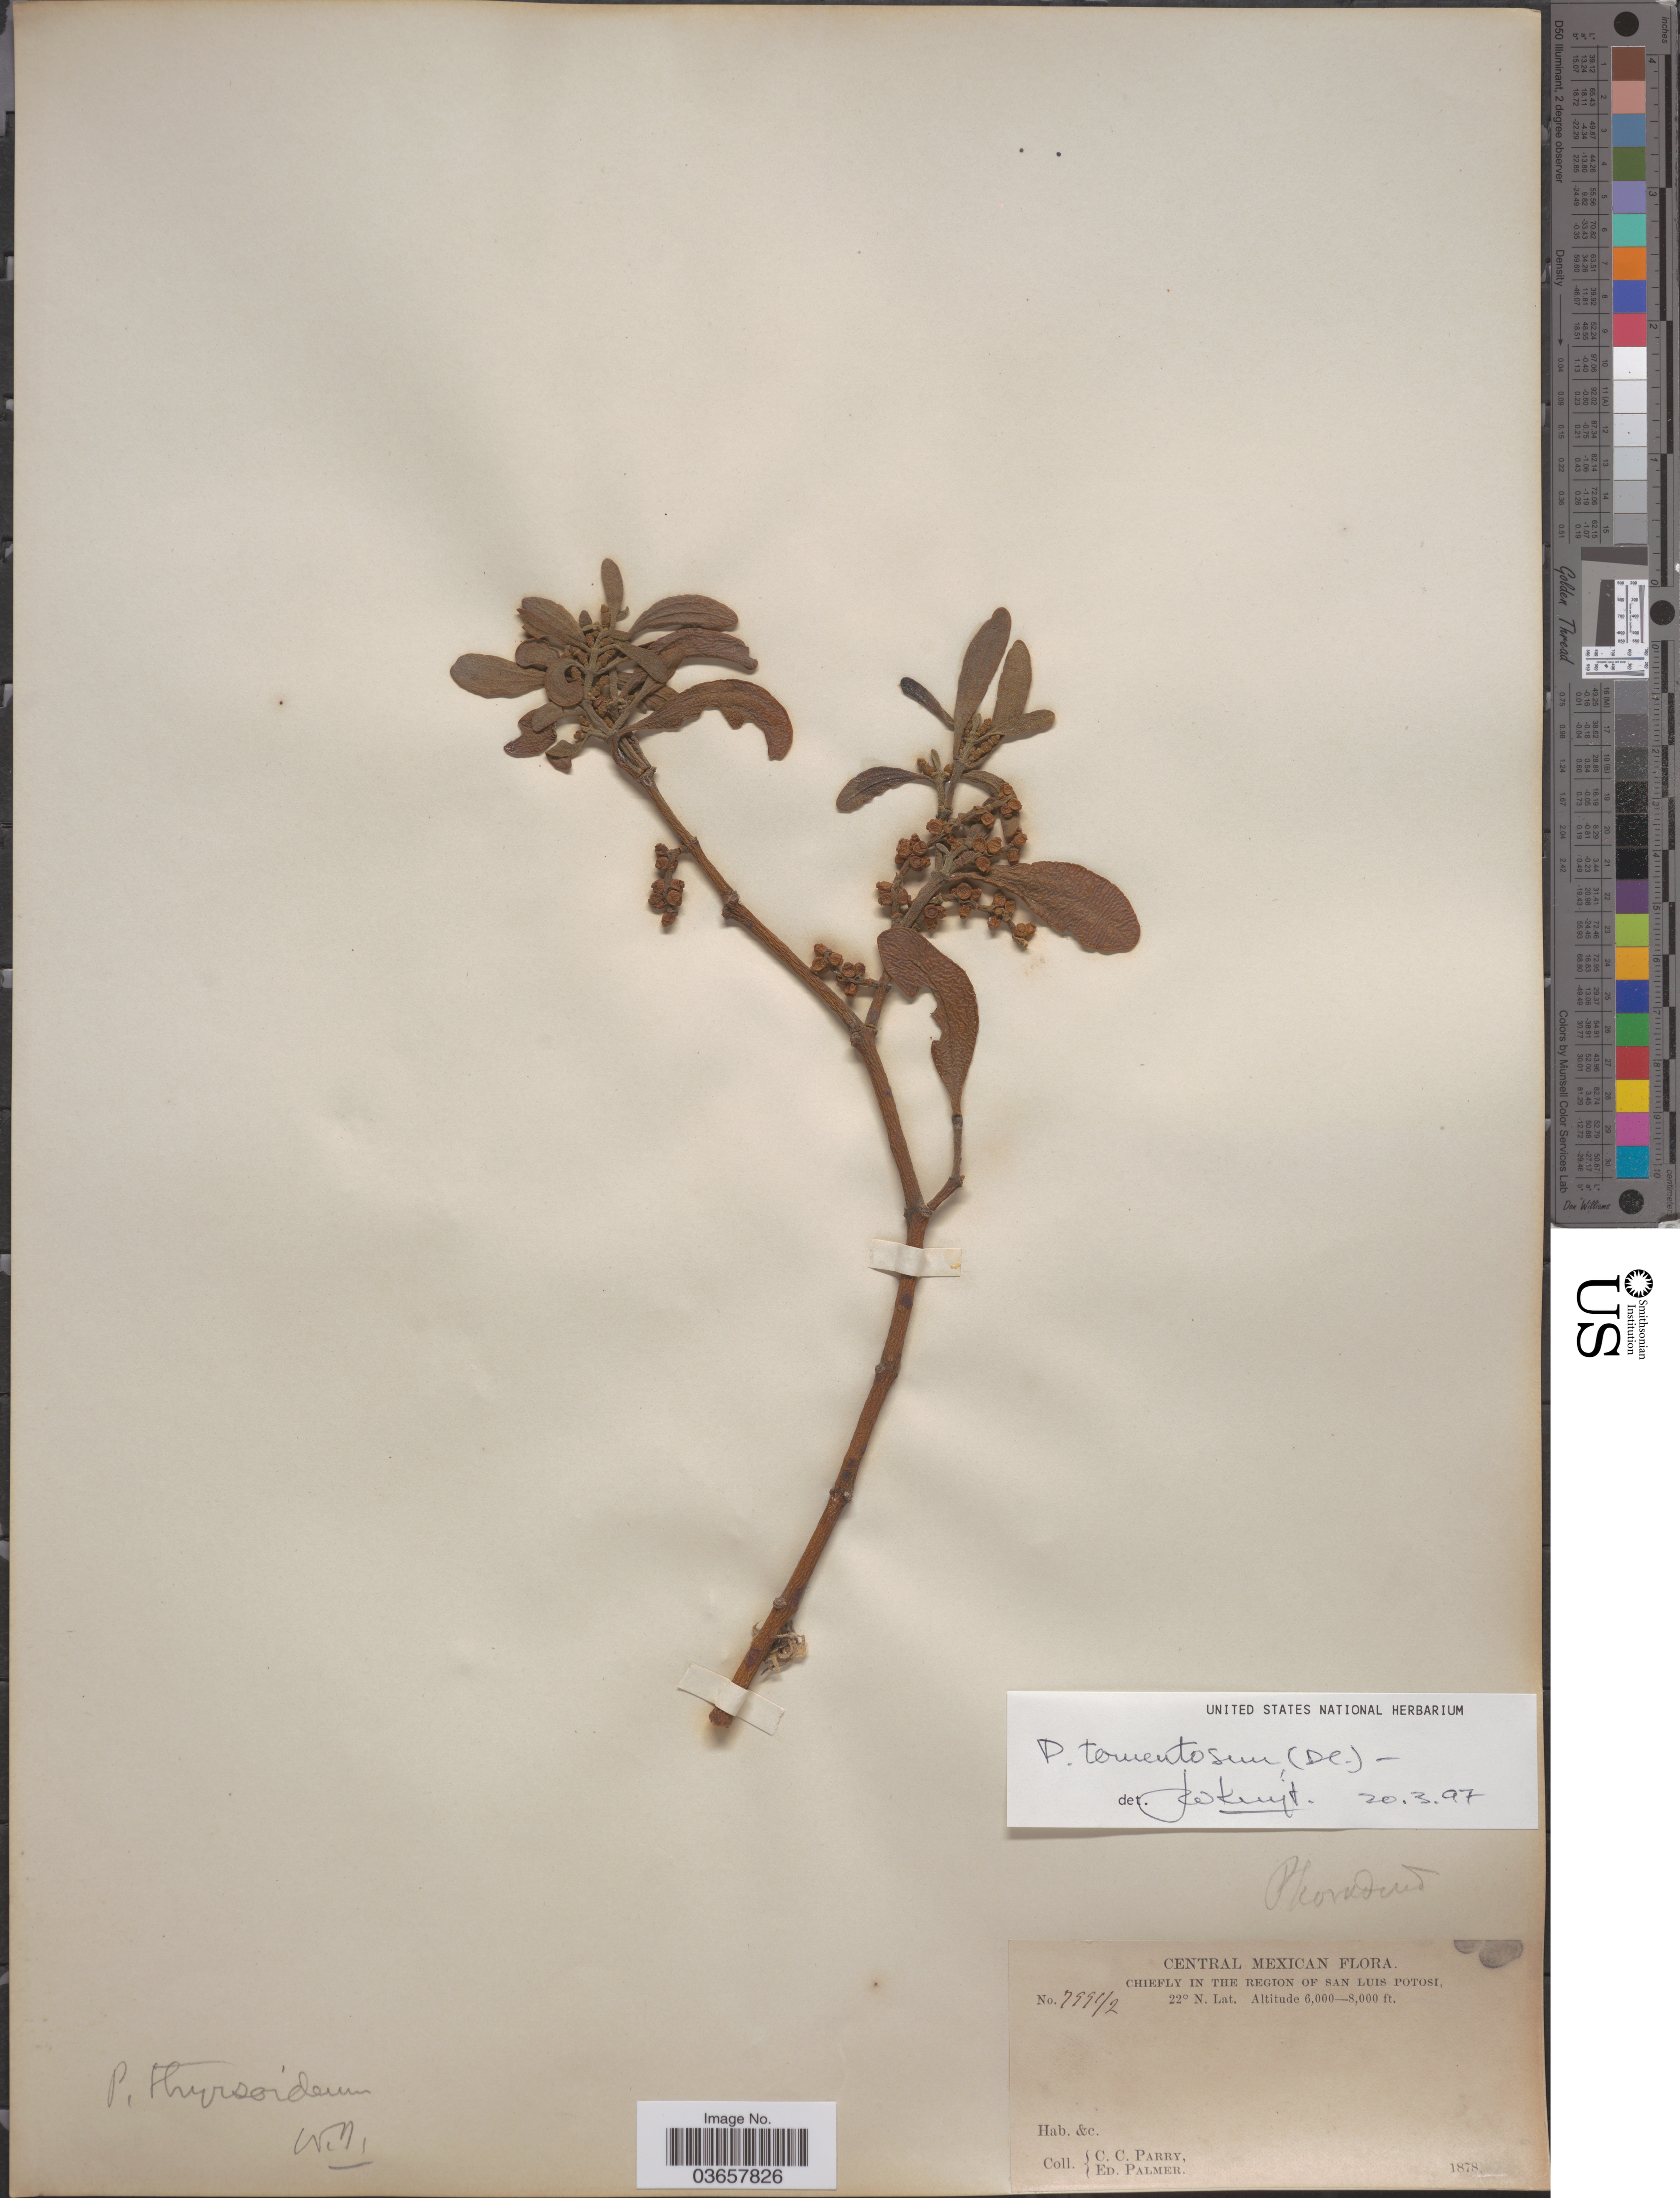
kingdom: Plantae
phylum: Tracheophyta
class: Magnoliopsida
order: Santalales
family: Viscaceae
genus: Phoradendron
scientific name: Phoradendron tomentosum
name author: DC.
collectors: C. C. Parry & E. Palmer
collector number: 799½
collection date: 1878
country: Mexico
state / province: San Luis Potosí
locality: Central Mexican. Chiefly in the region of San Luis Potosi.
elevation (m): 1829